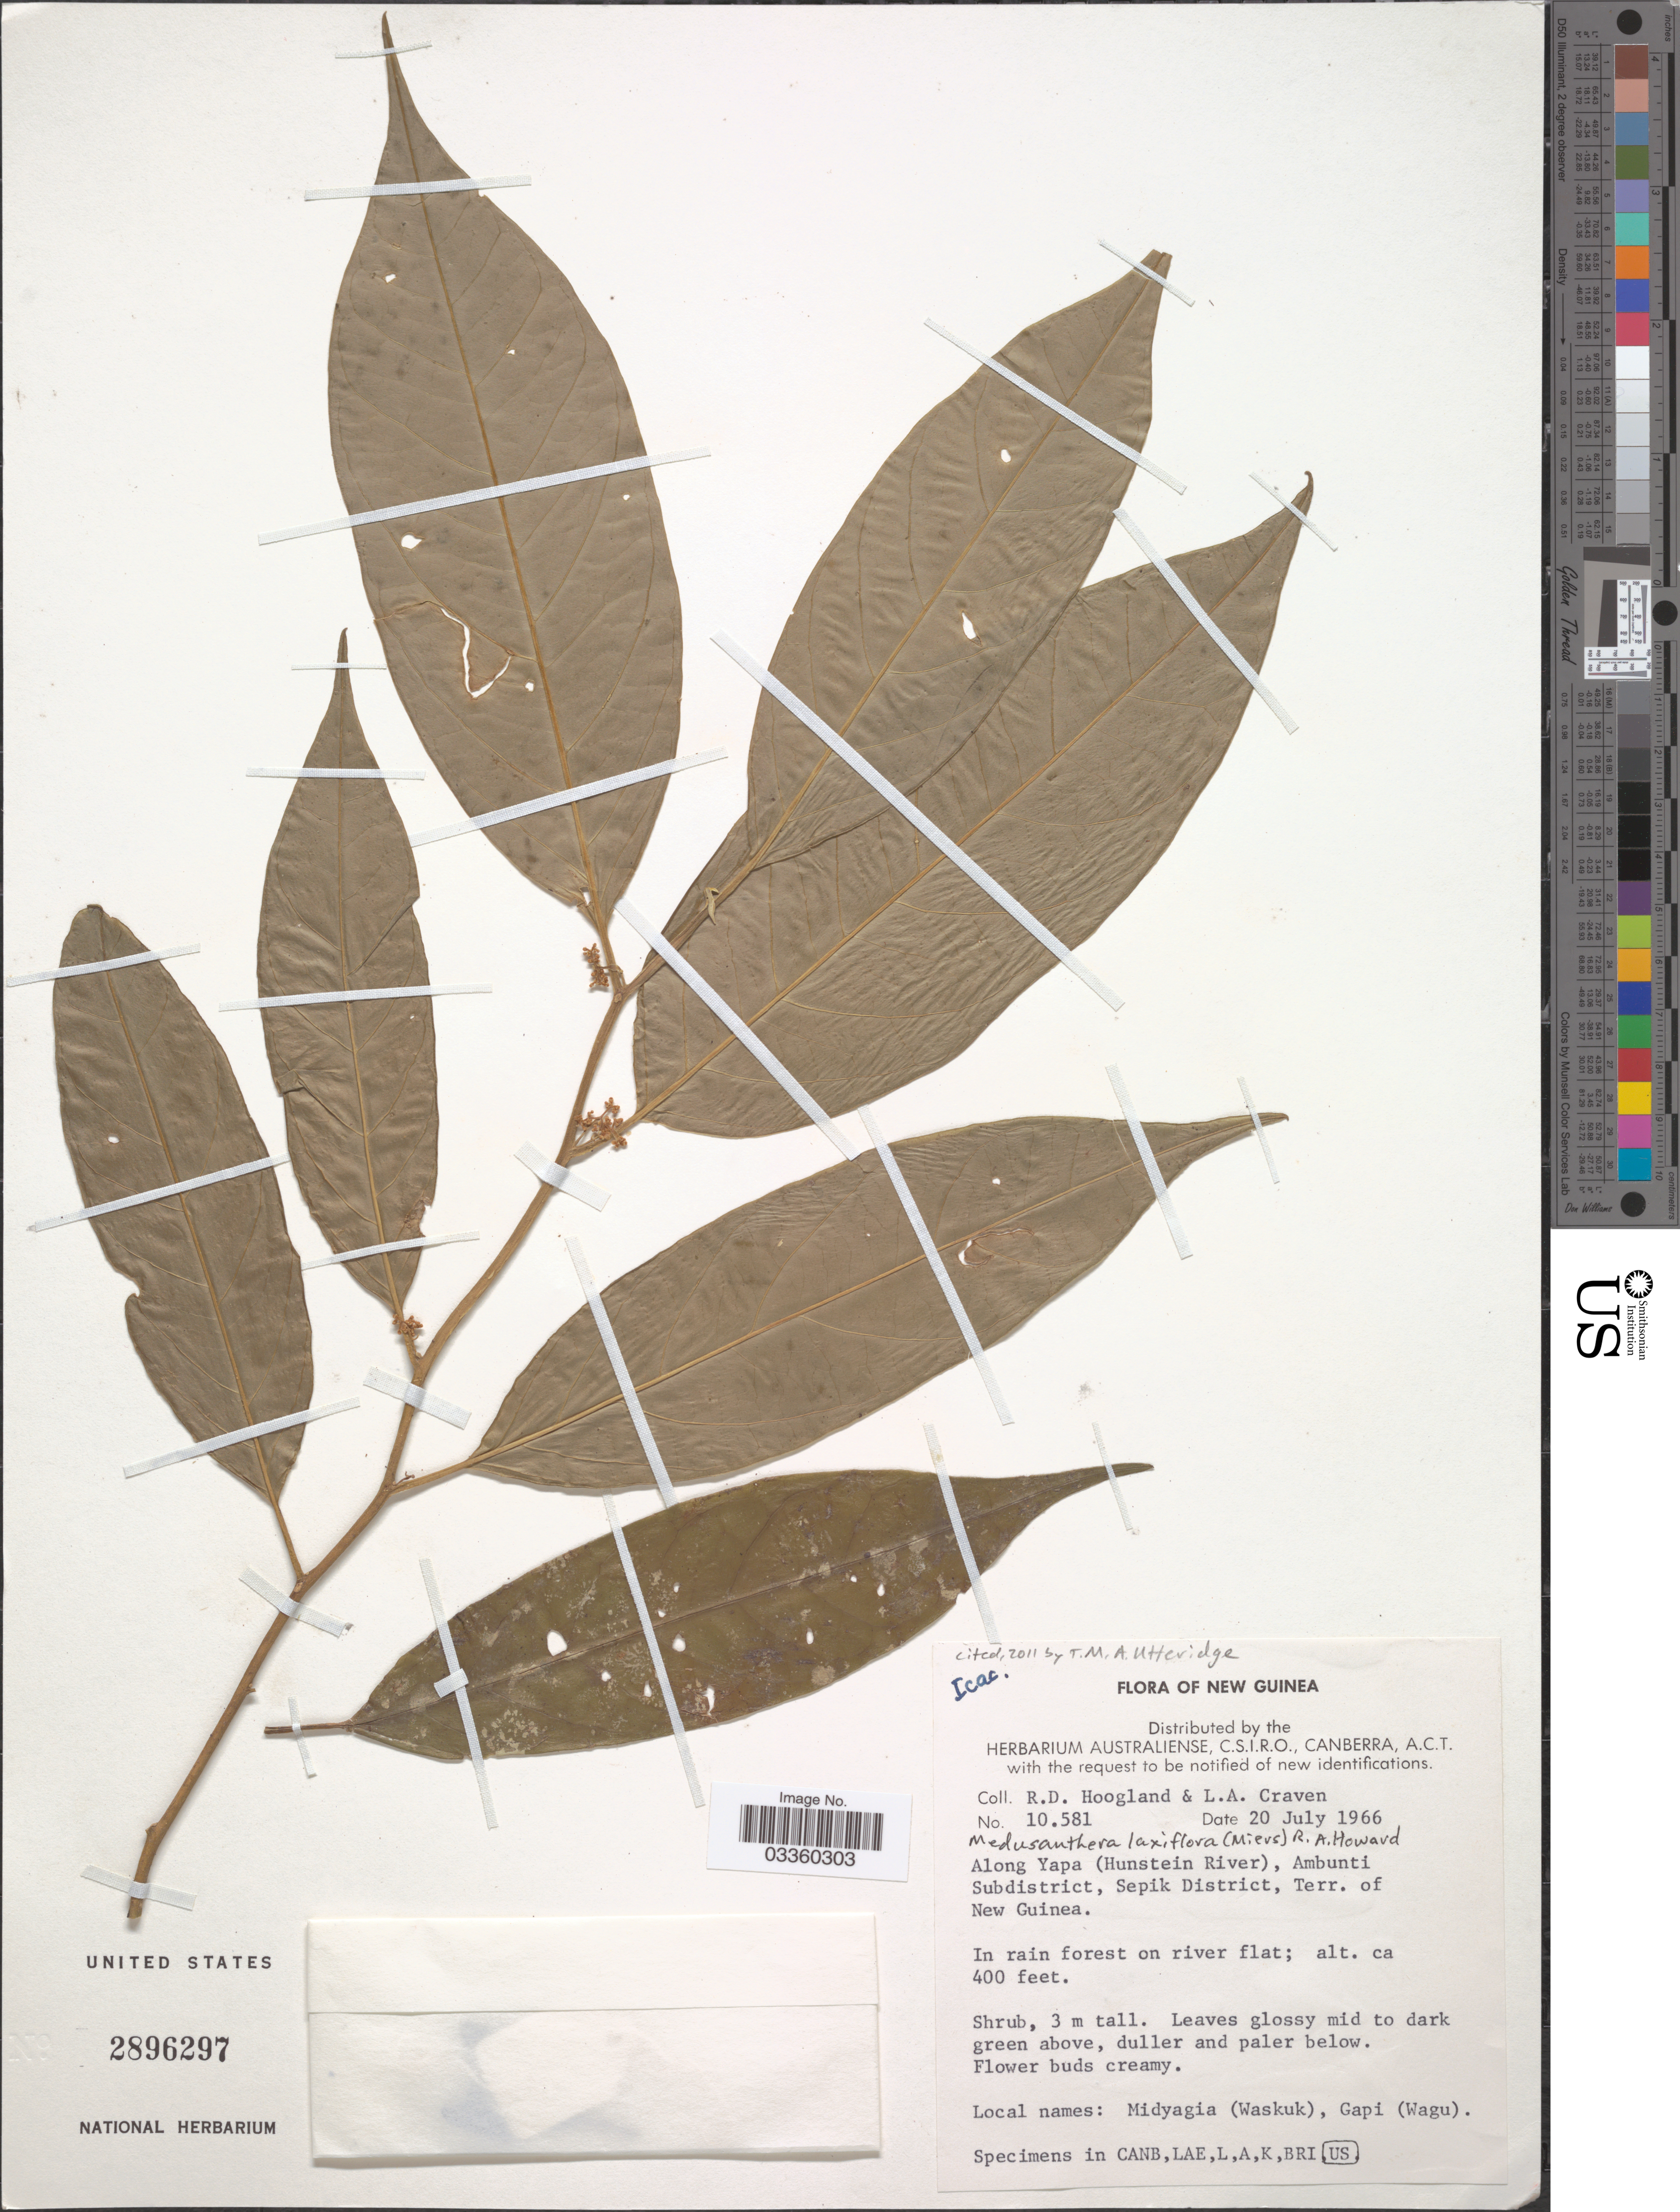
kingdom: Plantae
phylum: Tracheophyta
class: Magnoliopsida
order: Cardiopteridales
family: Stemonuraceae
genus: Medusanthera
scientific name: Medusanthera laxiflora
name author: (Miers) R.A. Howard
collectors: R. D. Hoogland & L. A. Craven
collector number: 10581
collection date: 1966-07-20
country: Papua New Guinea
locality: New Guinea. Along Yapa (Hunstein River), Ambunti Subdistrict, Sepik District, Terr. of New Guinea.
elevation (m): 122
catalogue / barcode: US 2896297